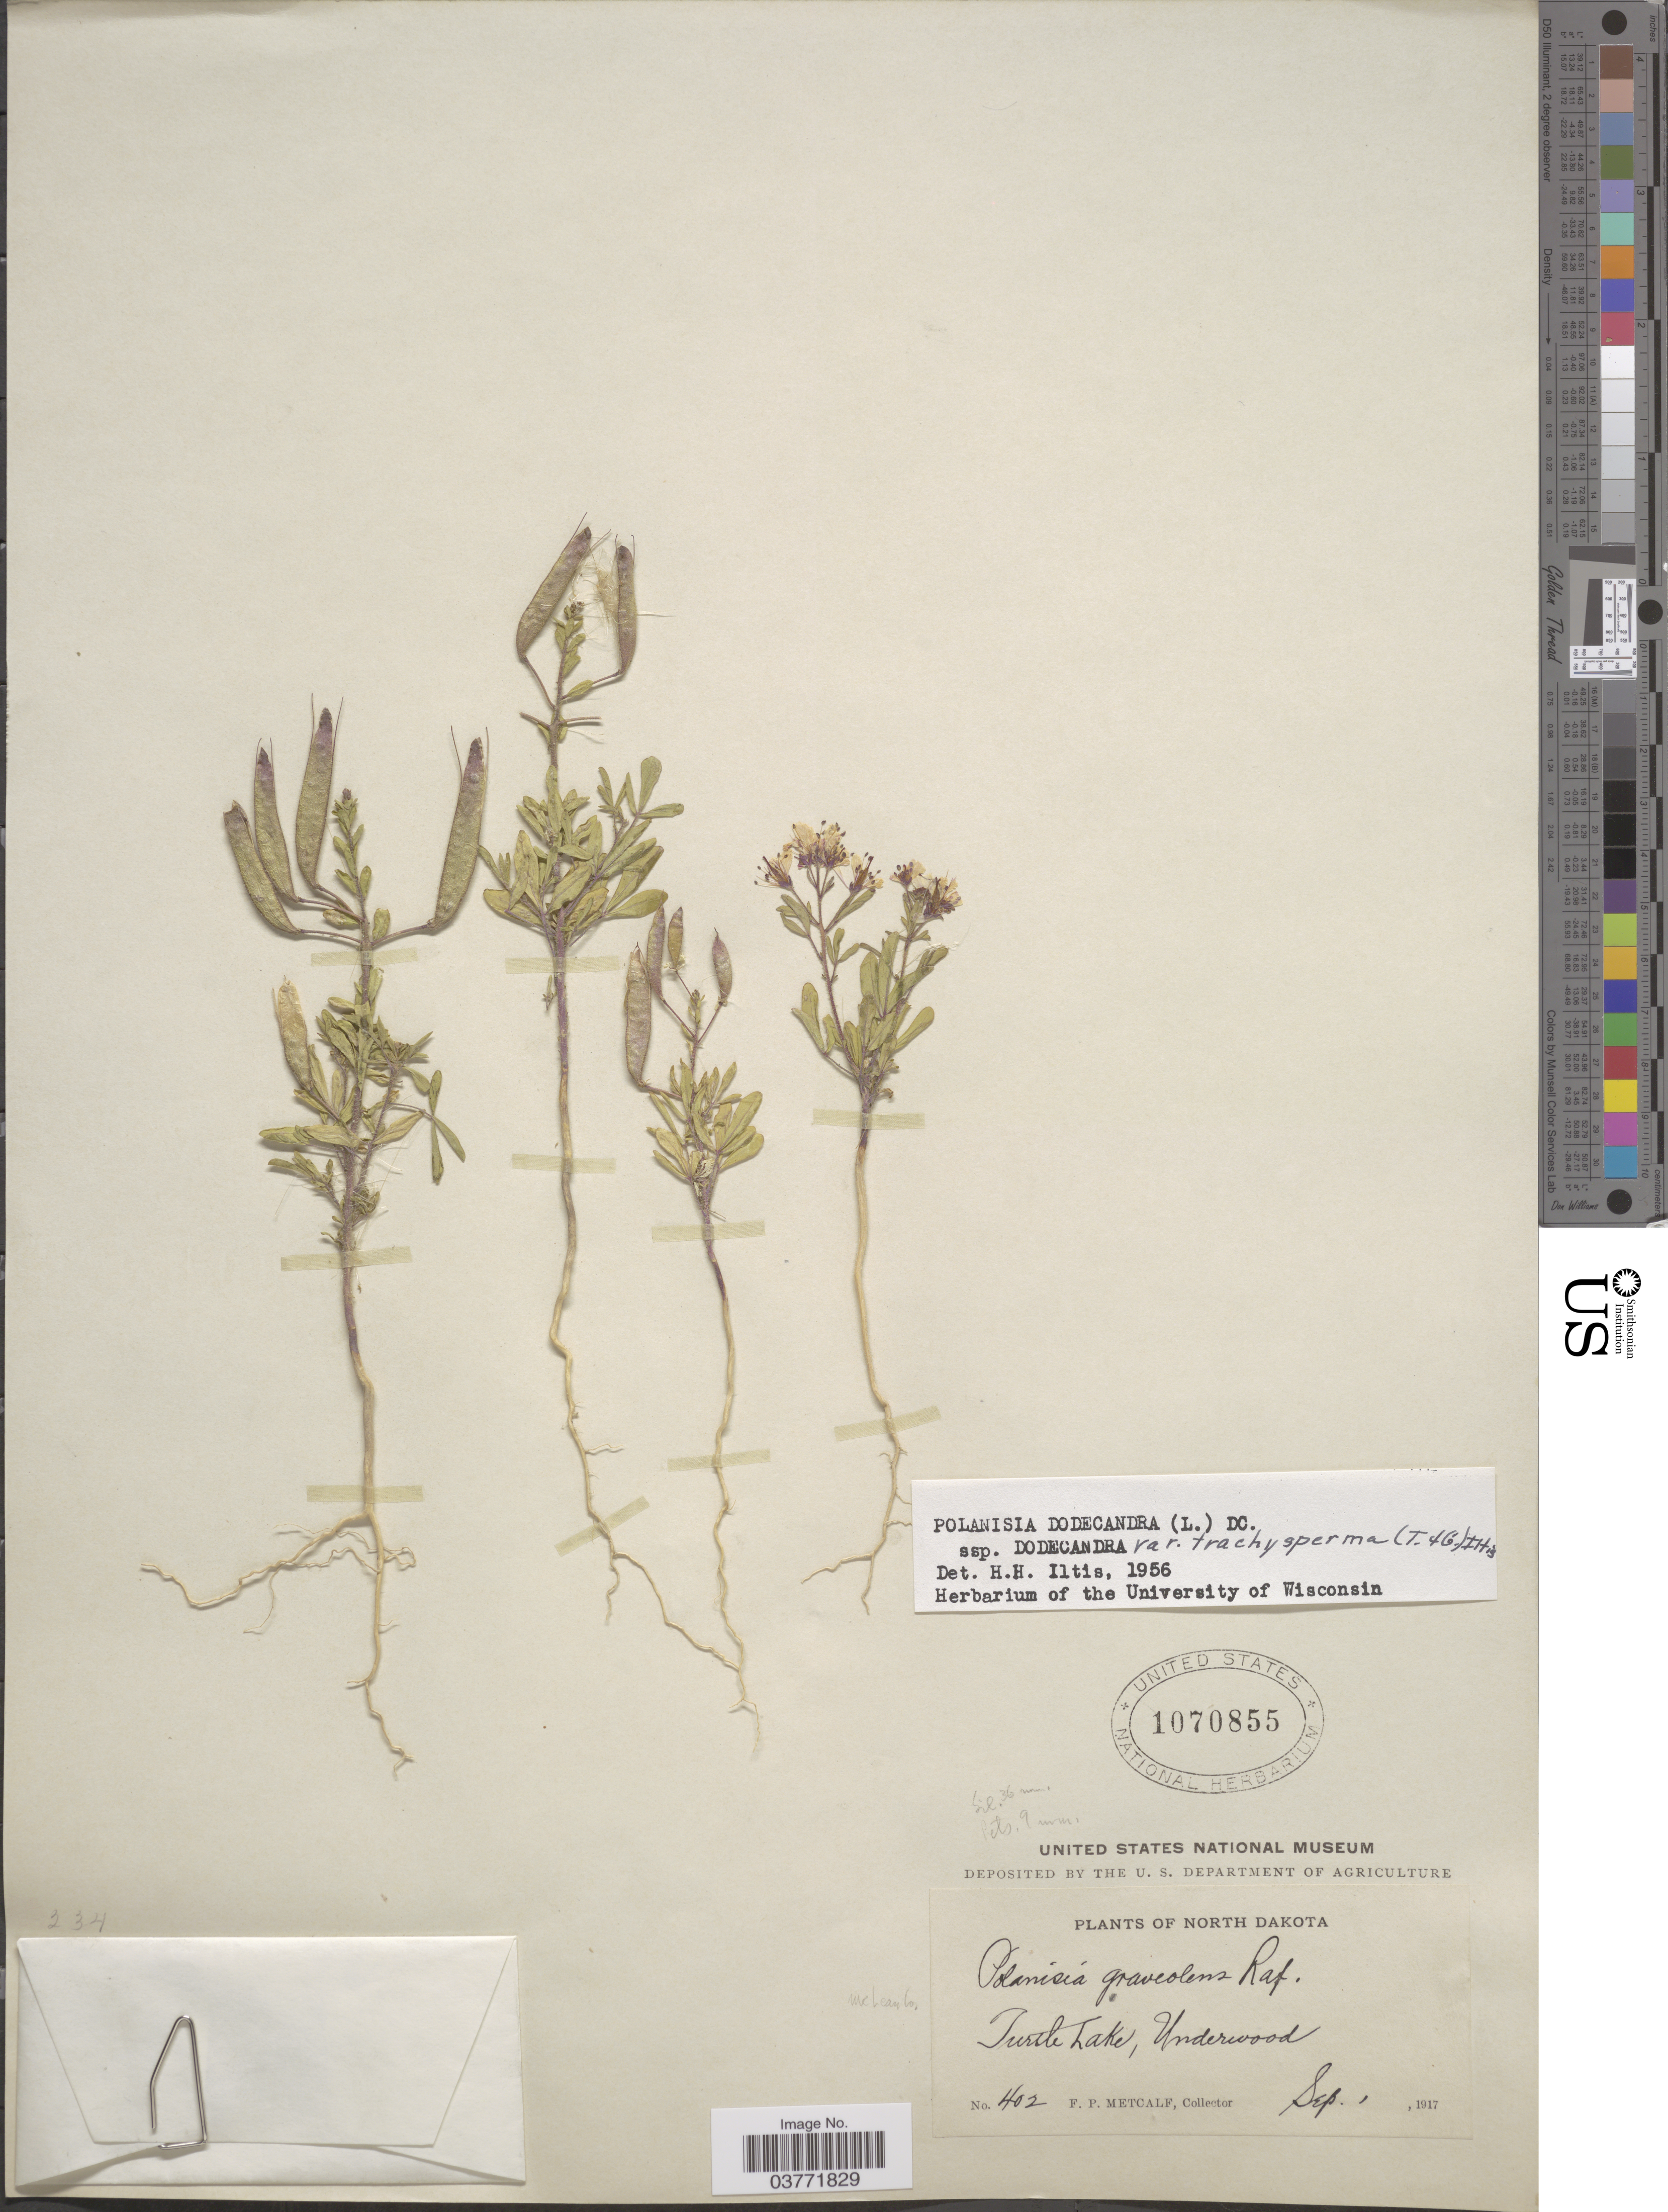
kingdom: Plantae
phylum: Tracheophyta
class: Magnoliopsida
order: Brassicales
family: Cleomaceae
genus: Polanisia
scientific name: Polanisia trachysperma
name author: Torr. & A. Gray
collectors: F. Metcalf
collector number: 402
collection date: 1917-09-01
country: United States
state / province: North Dakota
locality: McLean Co. Turtle Lake, Underwood.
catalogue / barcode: US 1070855